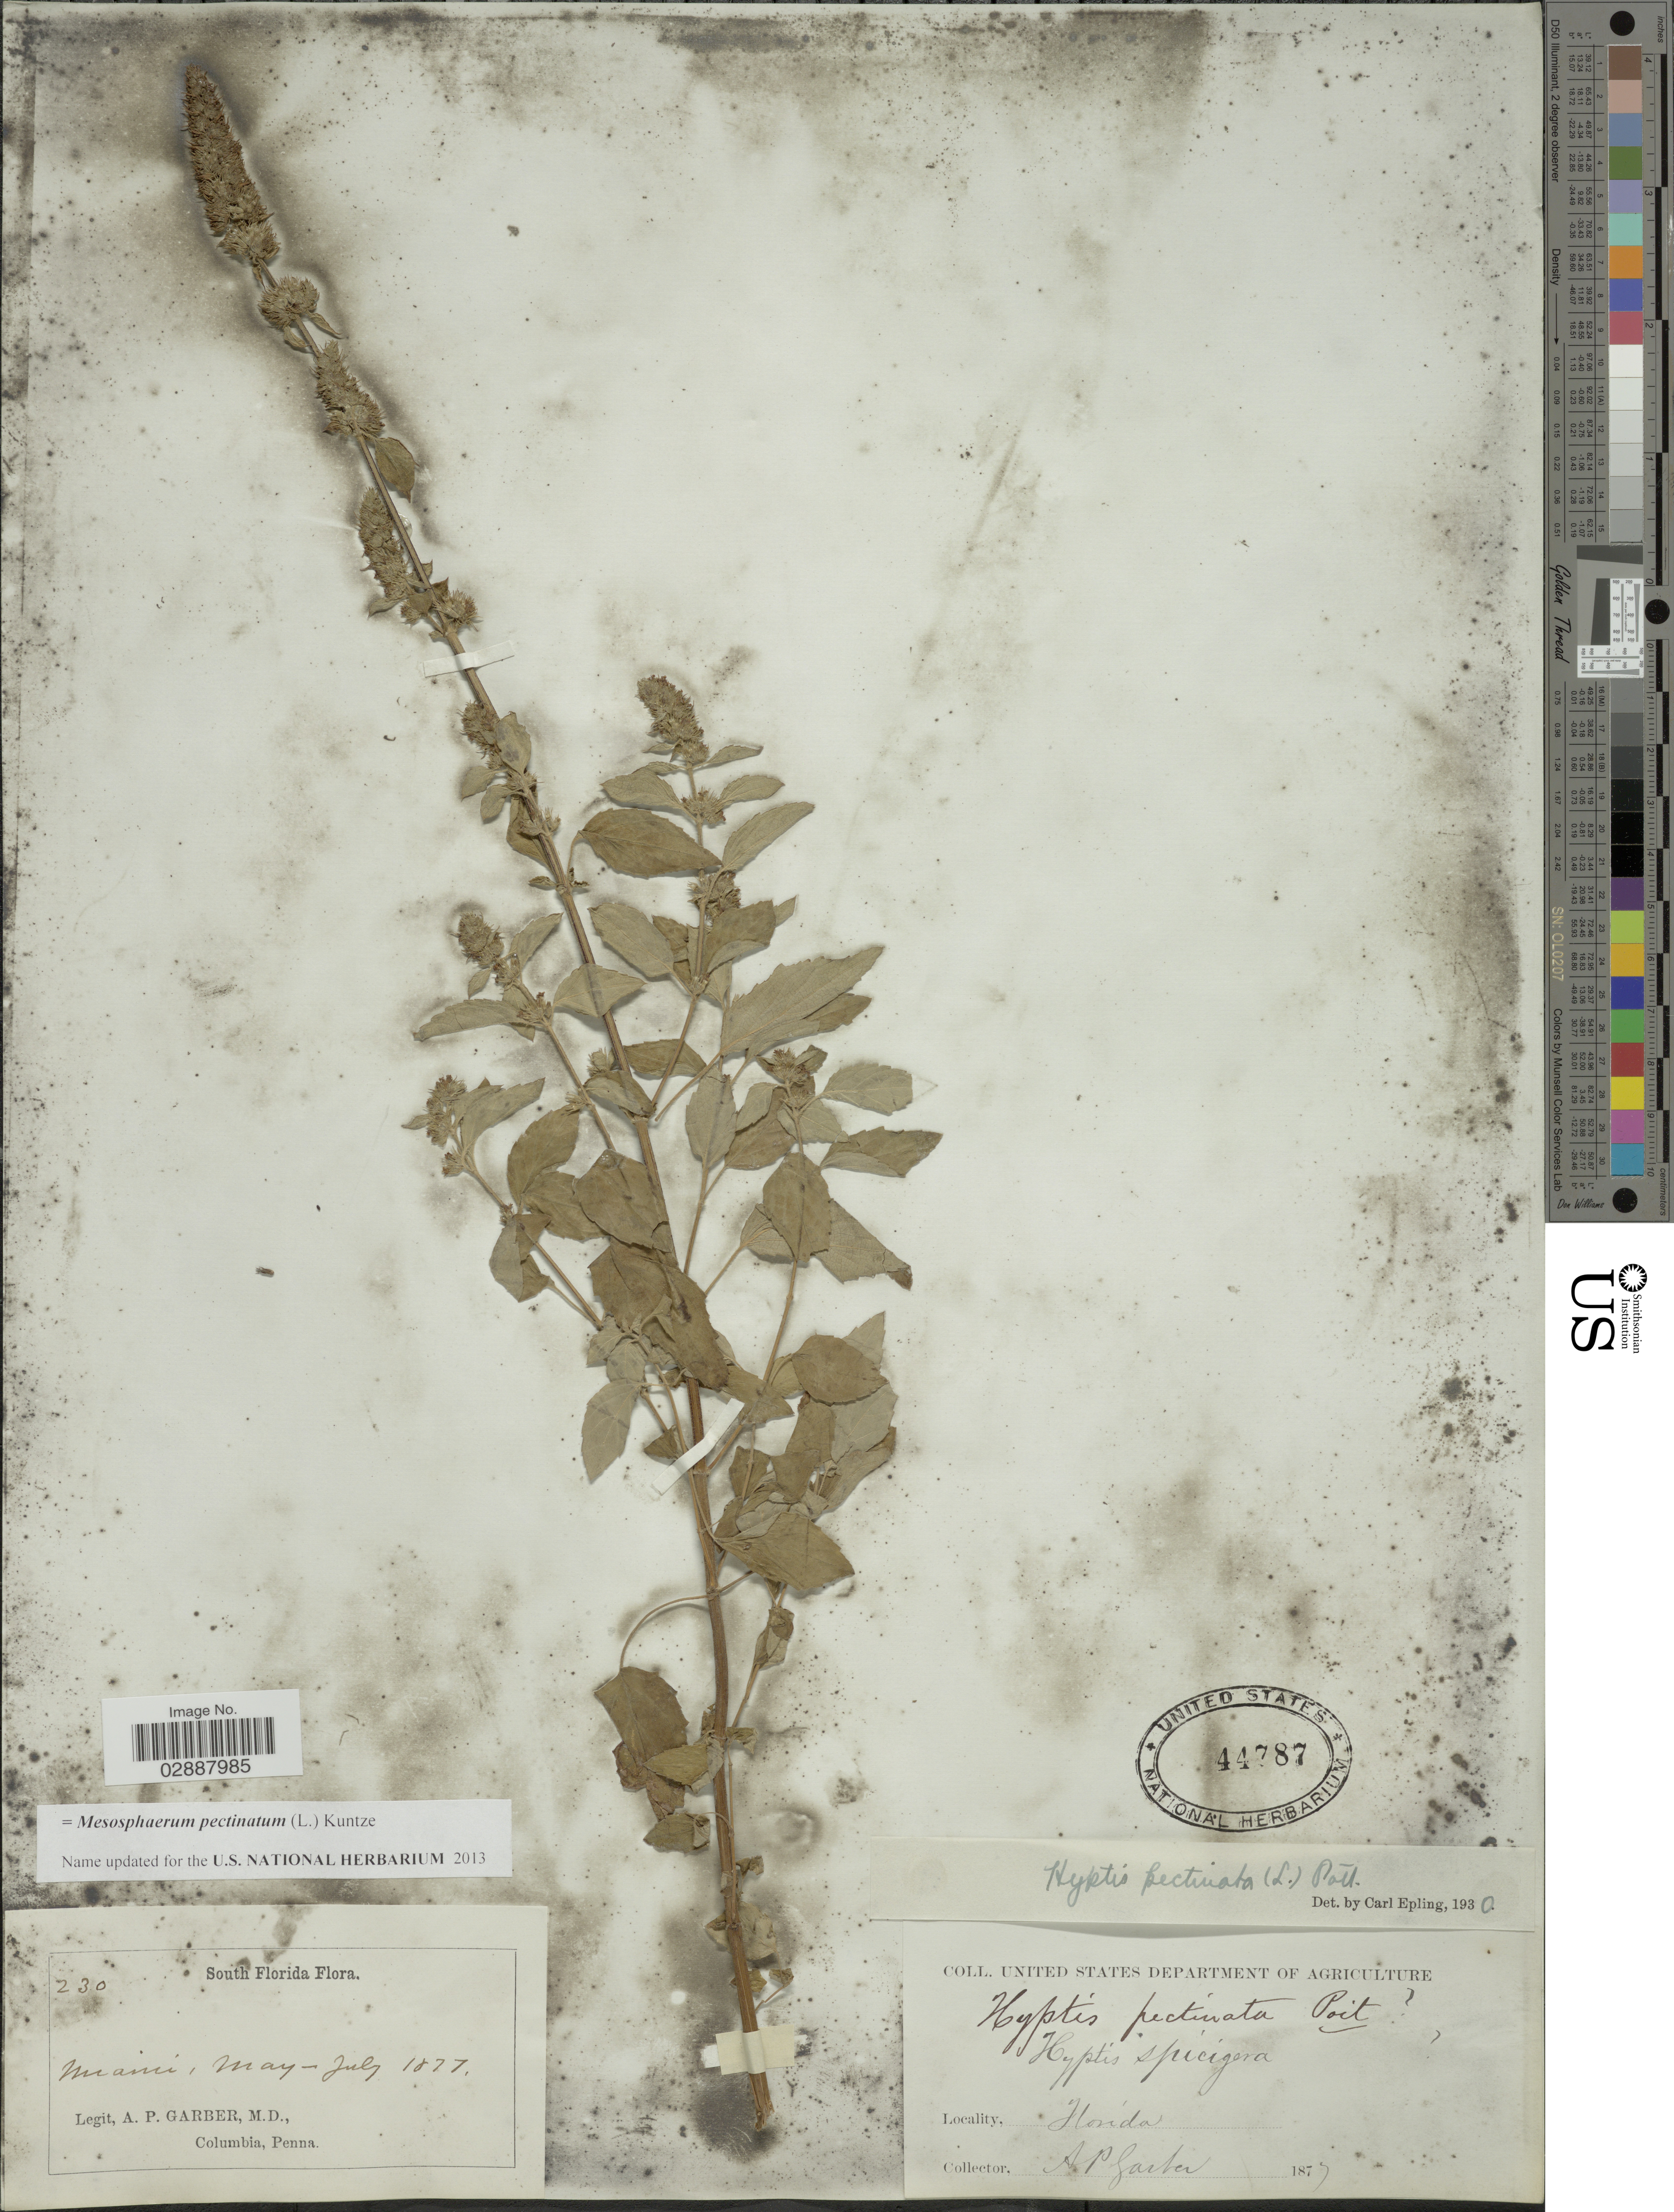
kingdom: Plantae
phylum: Tracheophyta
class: Magnoliopsida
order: Lamiales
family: Lamiaceae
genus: Mesosphaerum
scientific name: Mesosphaerum pectinatum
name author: (L.) Kuntze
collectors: A. P. Garber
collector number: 230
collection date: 1877-05/1877-07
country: United States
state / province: Florida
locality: South Florida, Miami.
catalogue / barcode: US 44787